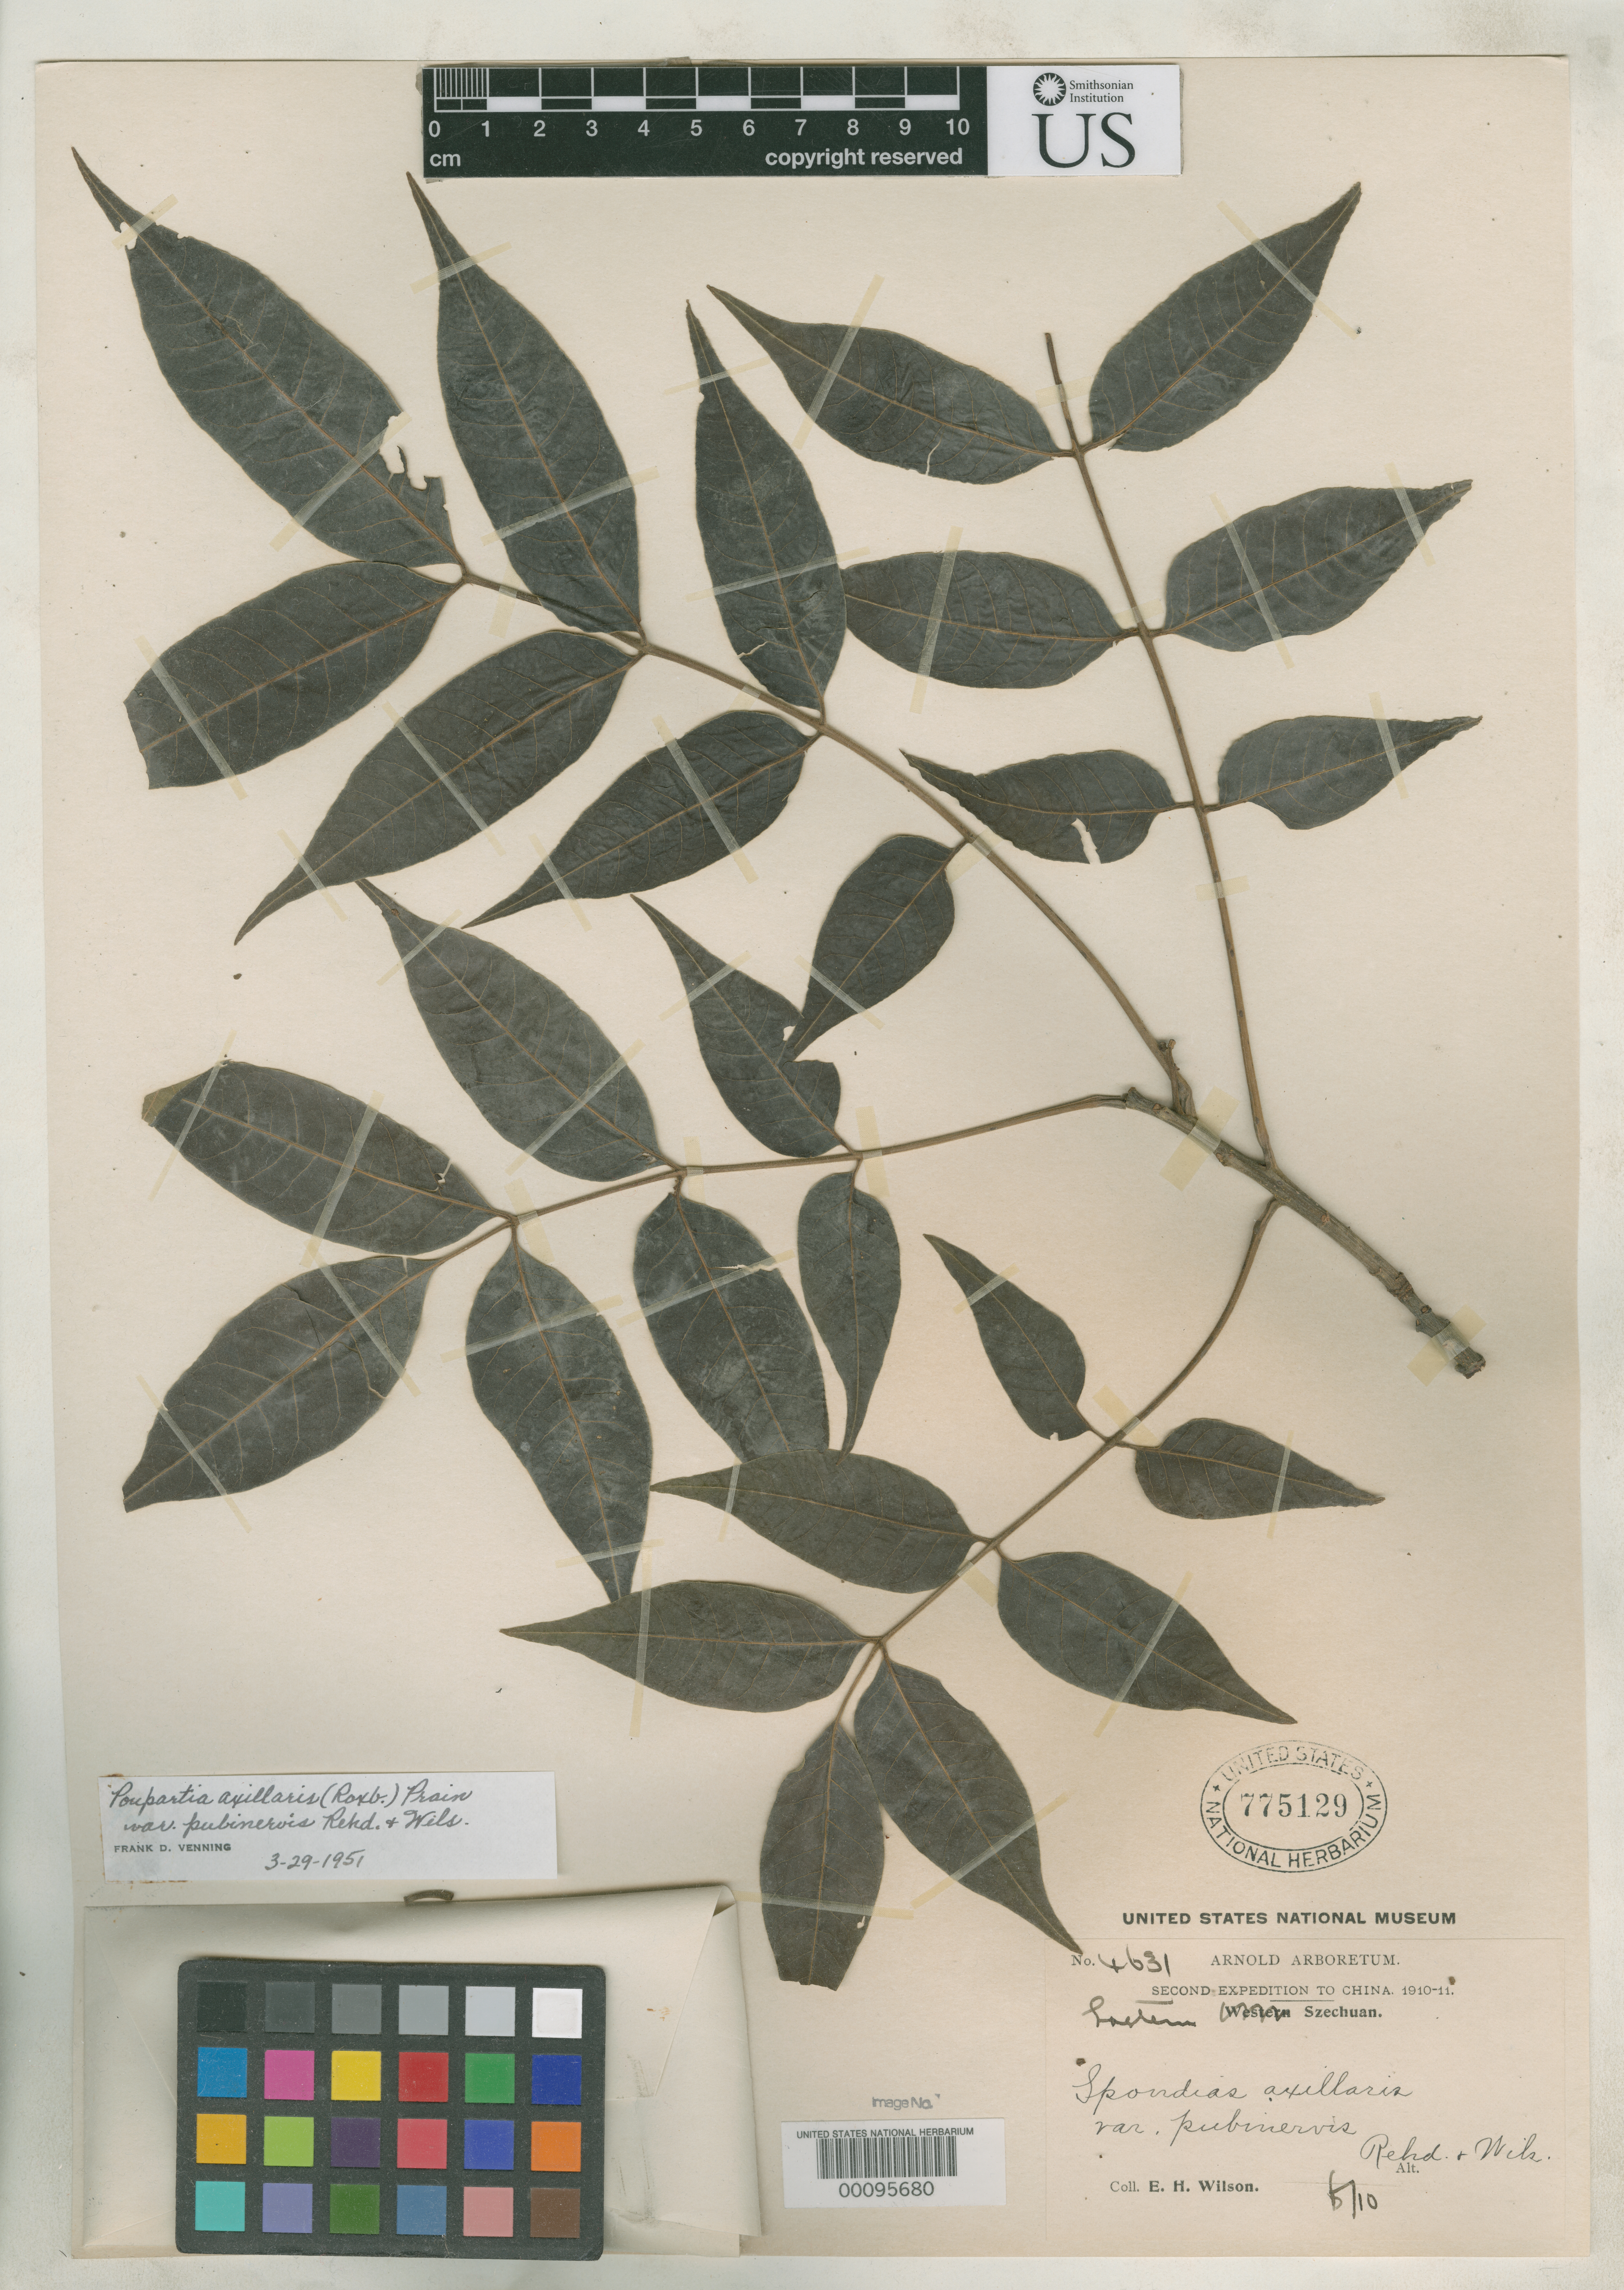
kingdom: Plantae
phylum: Tracheophyta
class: Magnoliopsida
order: Sapindales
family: Anacardiaceae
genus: Spondias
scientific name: Spondias axillaris var. pubinervis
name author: Rehder & E.H. Wilson in Sarg.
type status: Isotype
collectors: E. H. Wilson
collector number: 4631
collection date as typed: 28 Jun 1910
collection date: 1910-06-28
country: China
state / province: Sichuan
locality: Taninghsien.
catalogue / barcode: US 775129